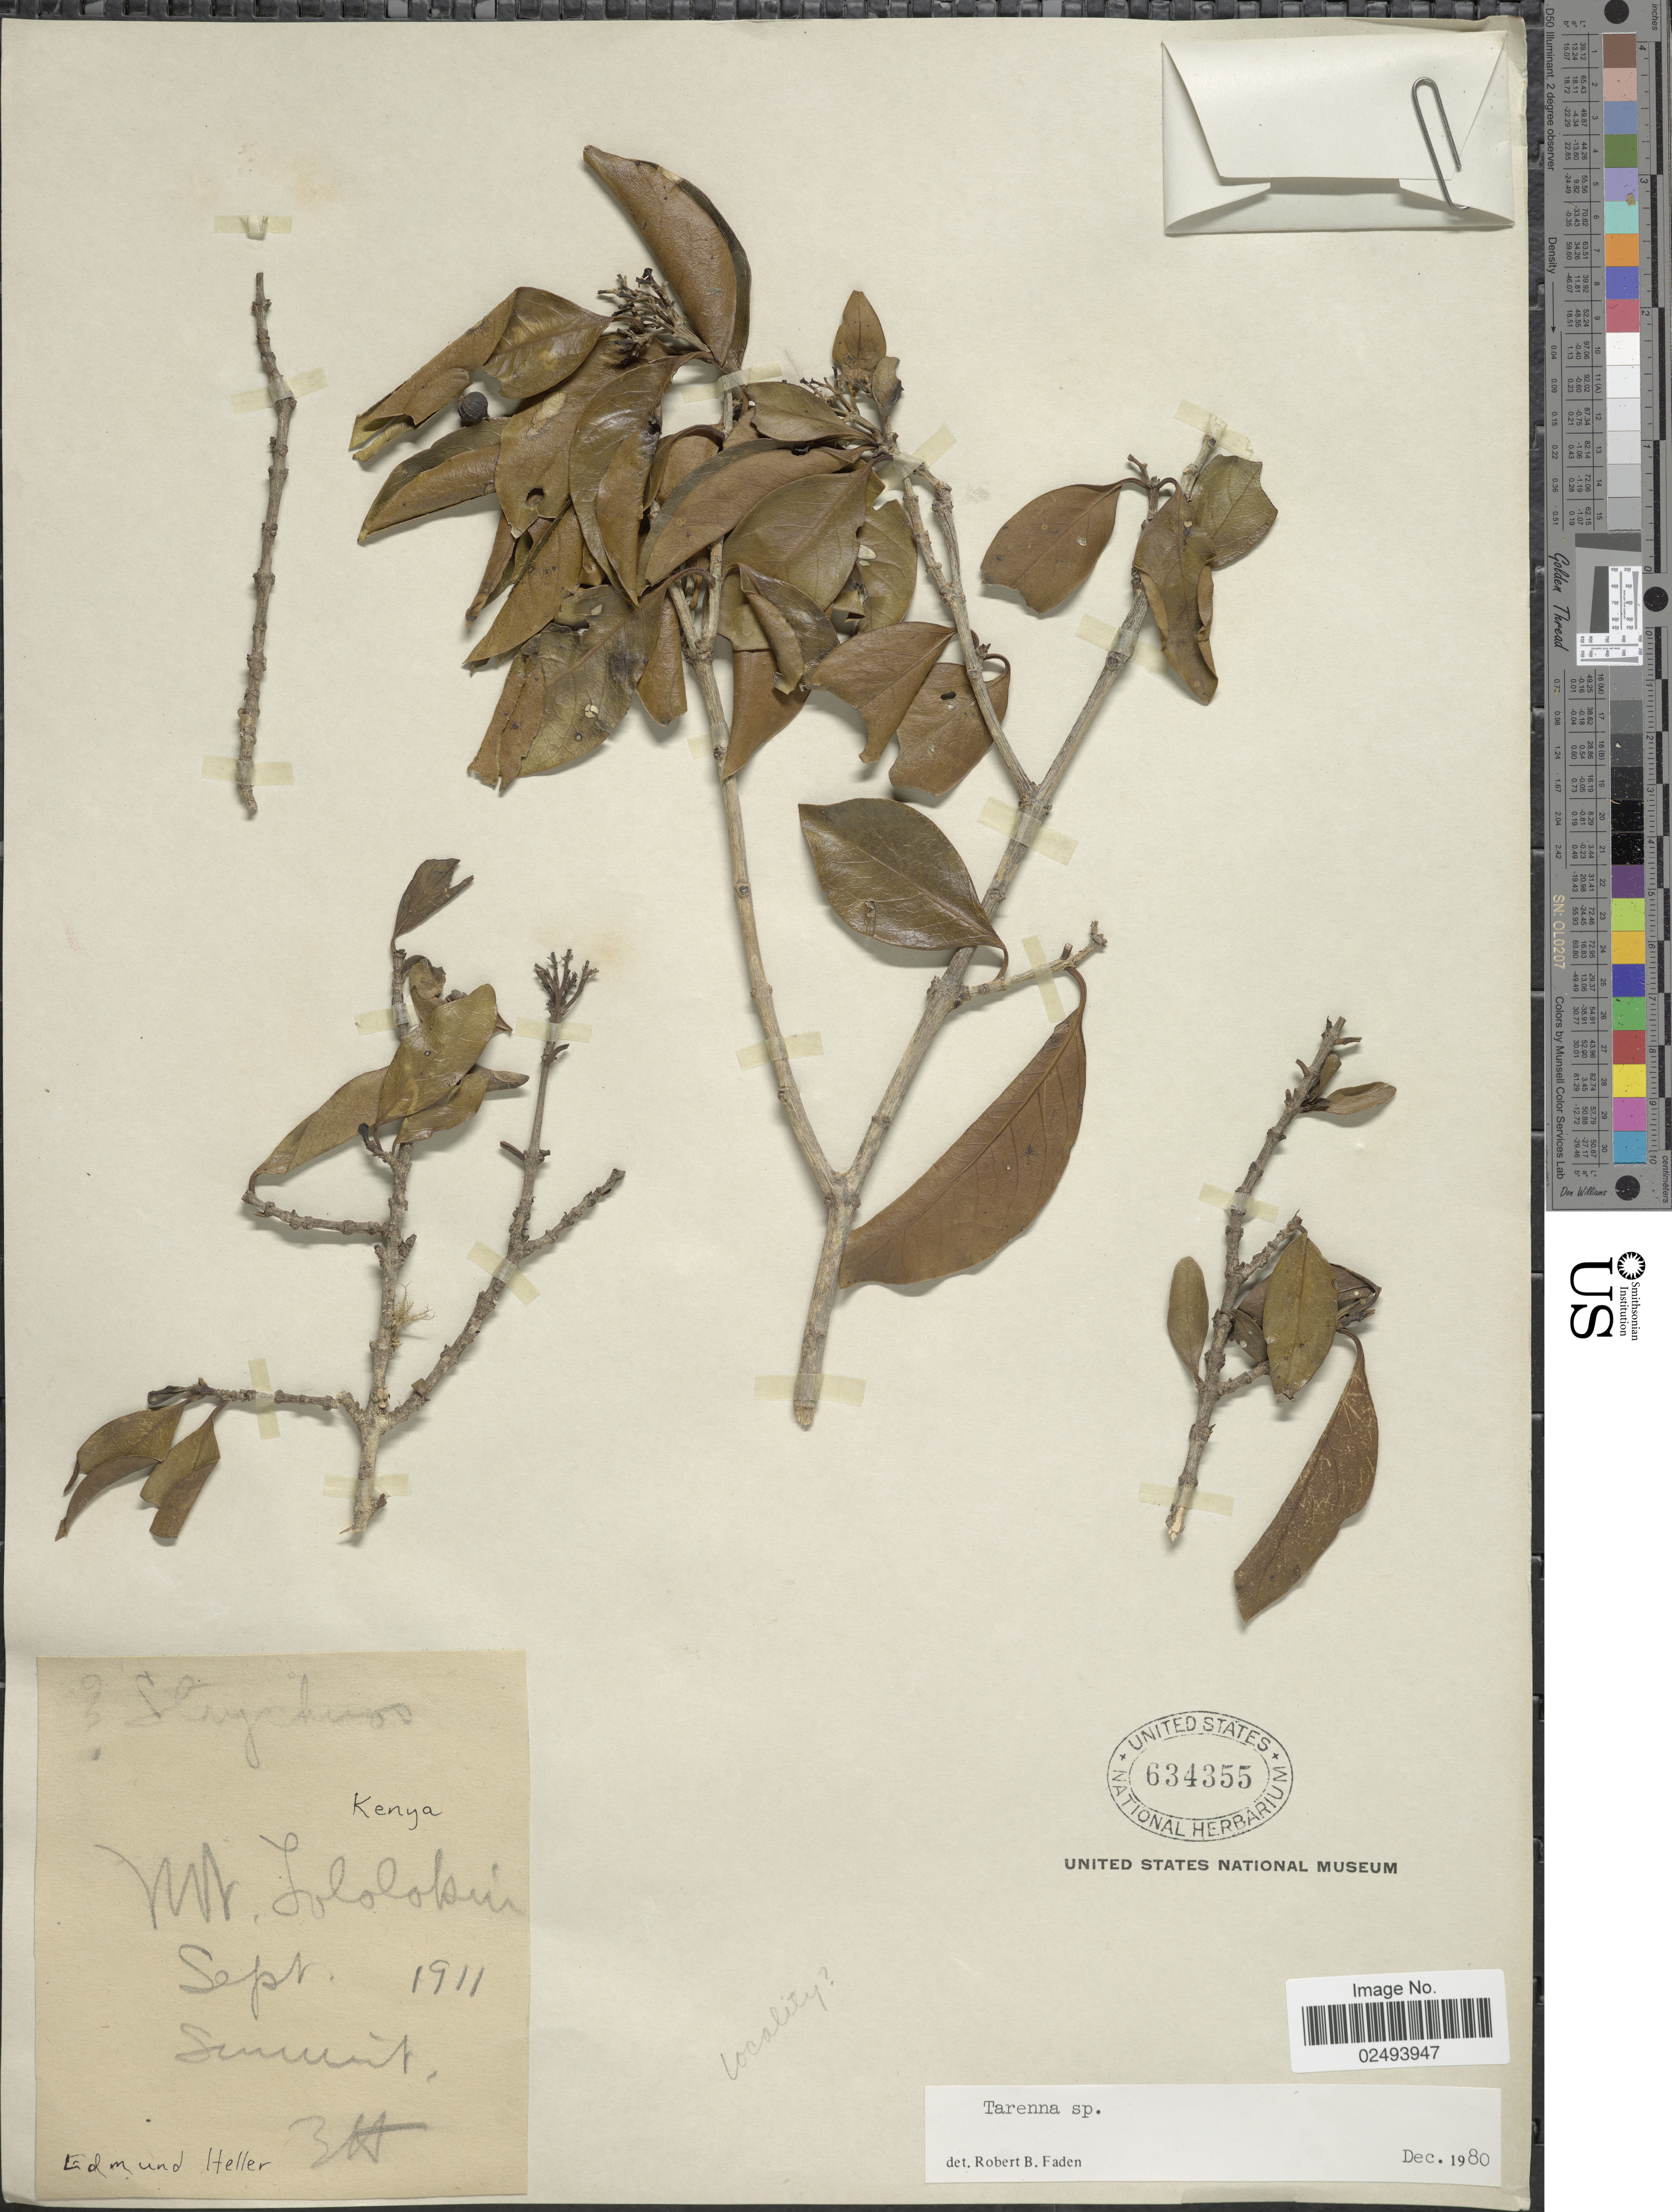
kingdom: Plantae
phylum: Tracheophyta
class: Magnoliopsida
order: Gentianales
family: Rubiaceae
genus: Coptosperma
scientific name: Coptosperma sp.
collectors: E. Heller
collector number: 3A*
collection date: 1911-09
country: Kenya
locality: Mt. Tololokin, Summit [interpreted]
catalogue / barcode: US 634355